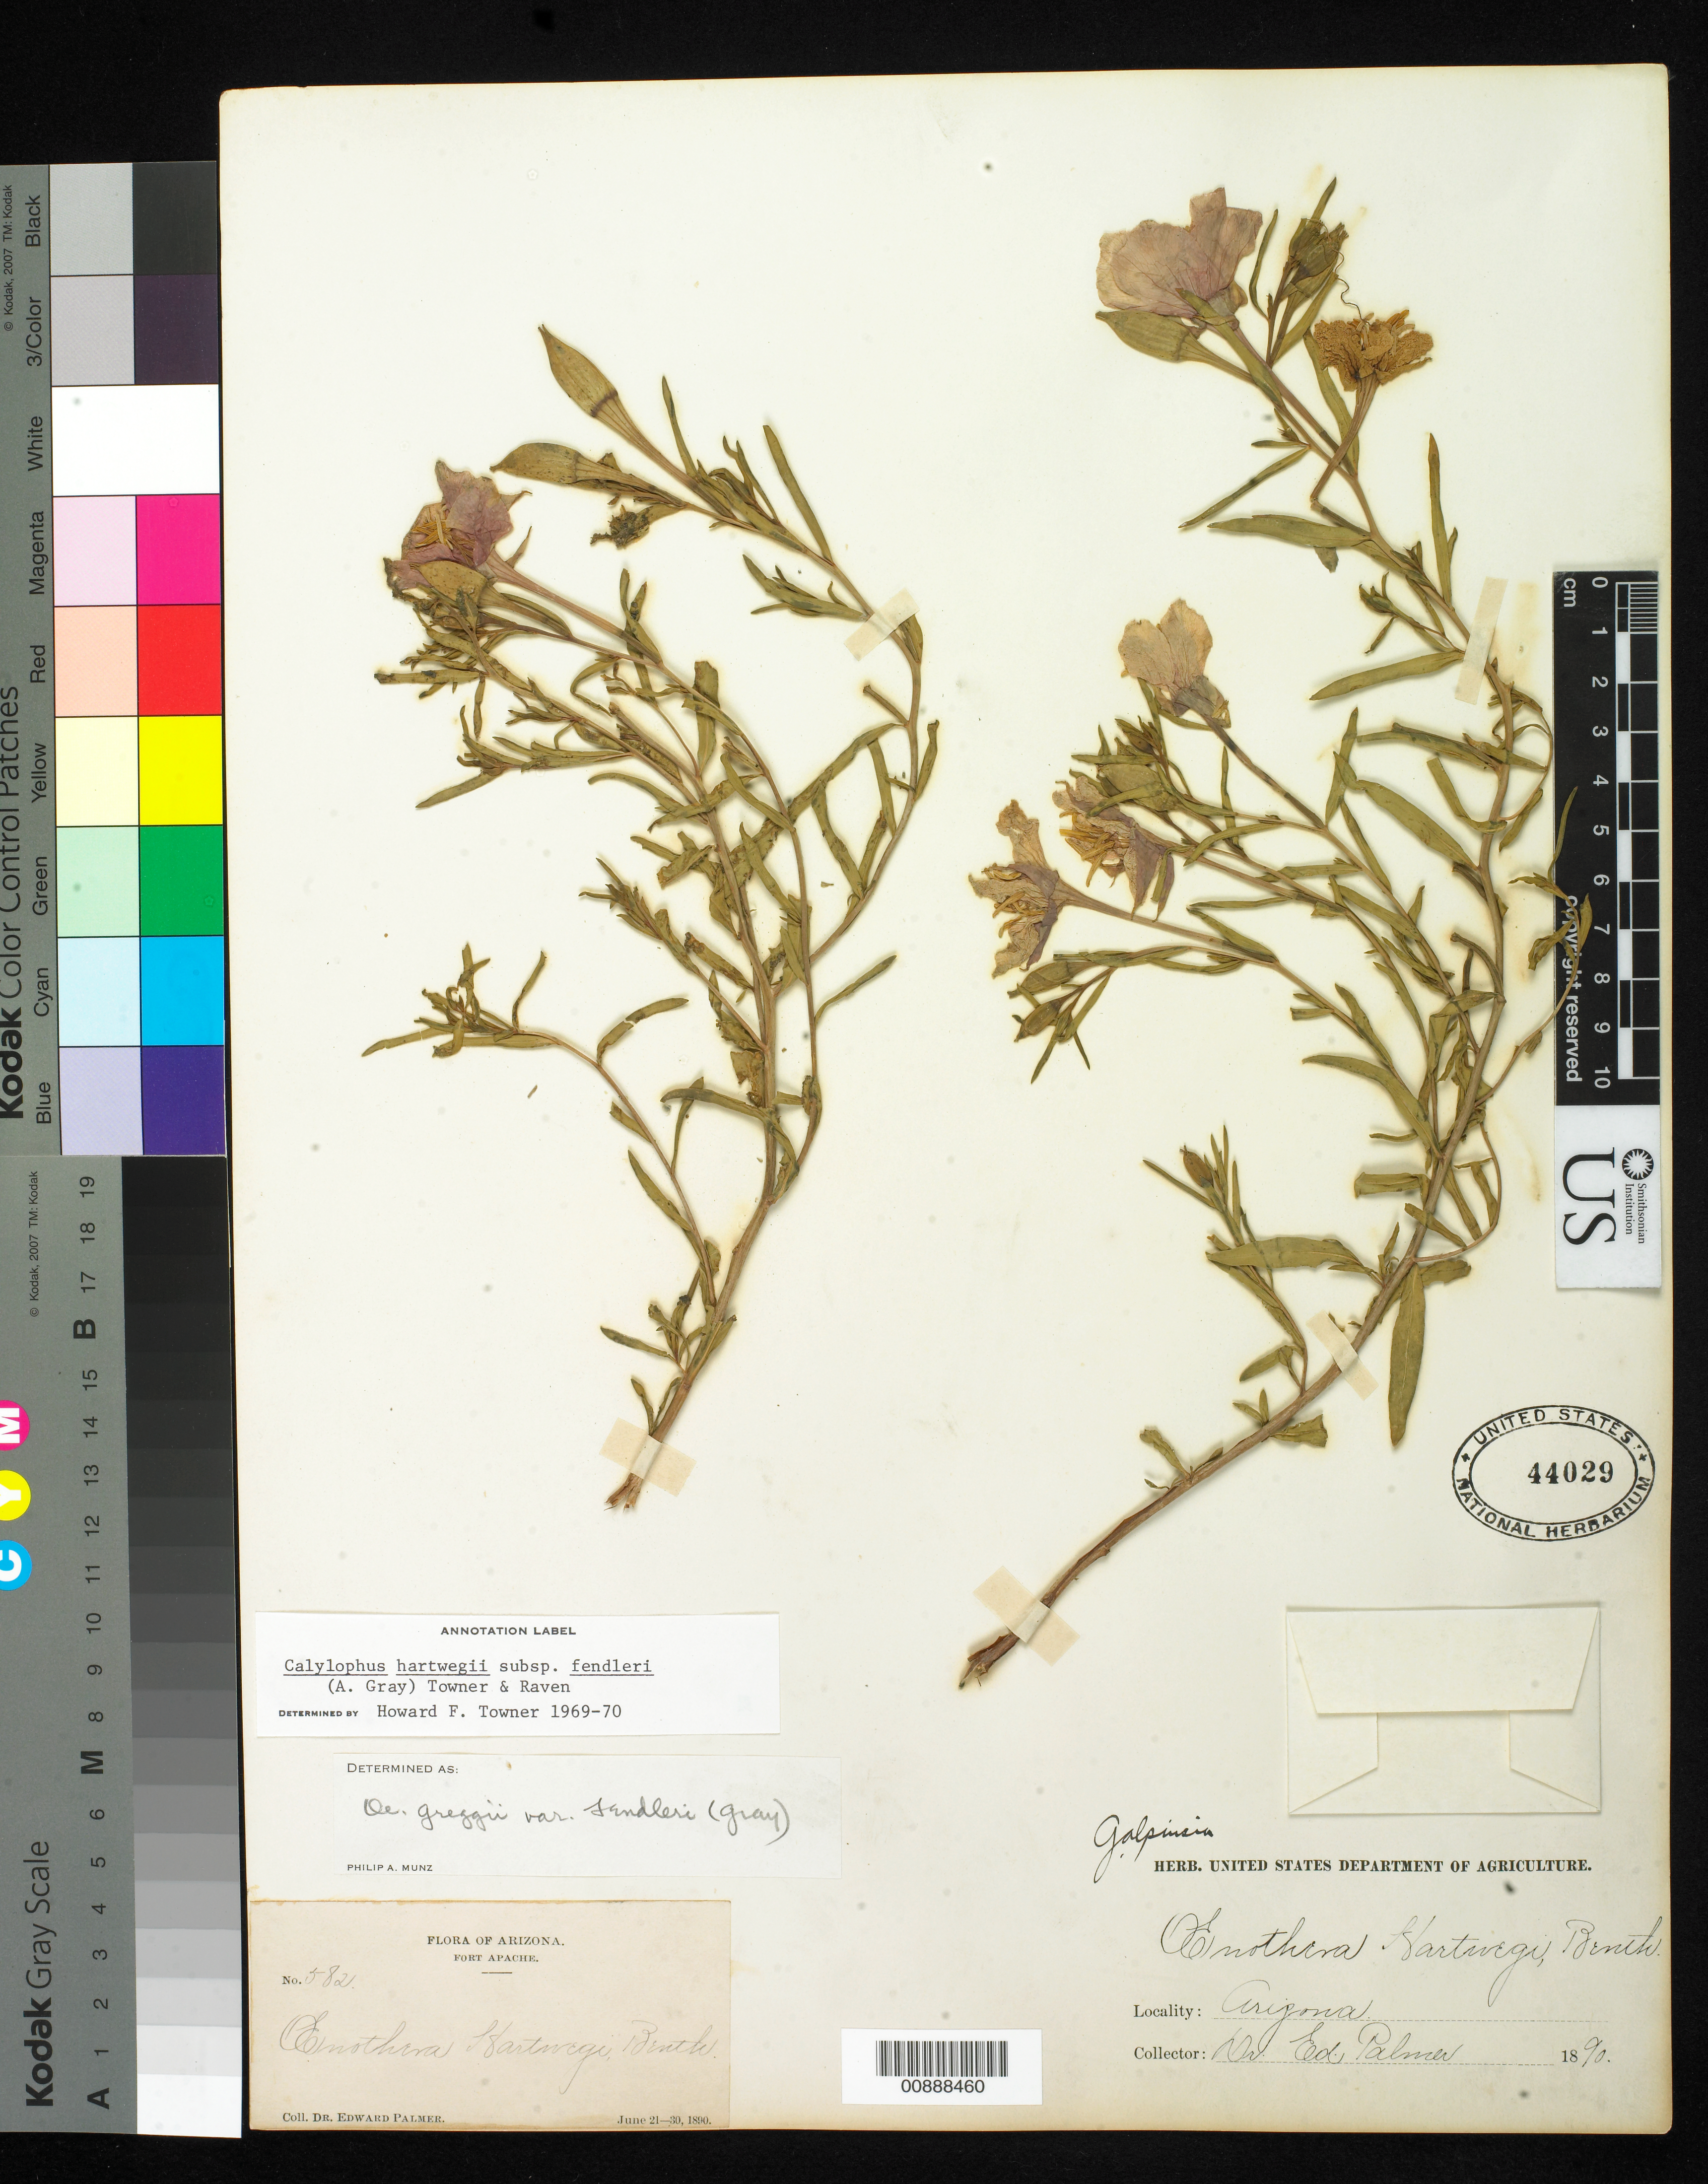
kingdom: Plantae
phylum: Tracheophyta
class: Magnoliopsida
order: Myrtales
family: Onagraceae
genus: Oenothera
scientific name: Oenothera hartwegii subsp. fendleri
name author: (A. Gray) W.L. Wagner & Hoch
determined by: Wagner, W. L., (BOT), Smithsonian Institution - National Museum of Natural History (UNITED STATES)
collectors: E. Palmer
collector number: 582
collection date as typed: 21 Jun 1890 to 30 Jun 1890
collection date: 1890-06-21/1890-06-30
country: United States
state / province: Arizona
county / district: Navajo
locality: Fort Apache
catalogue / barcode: US 44029